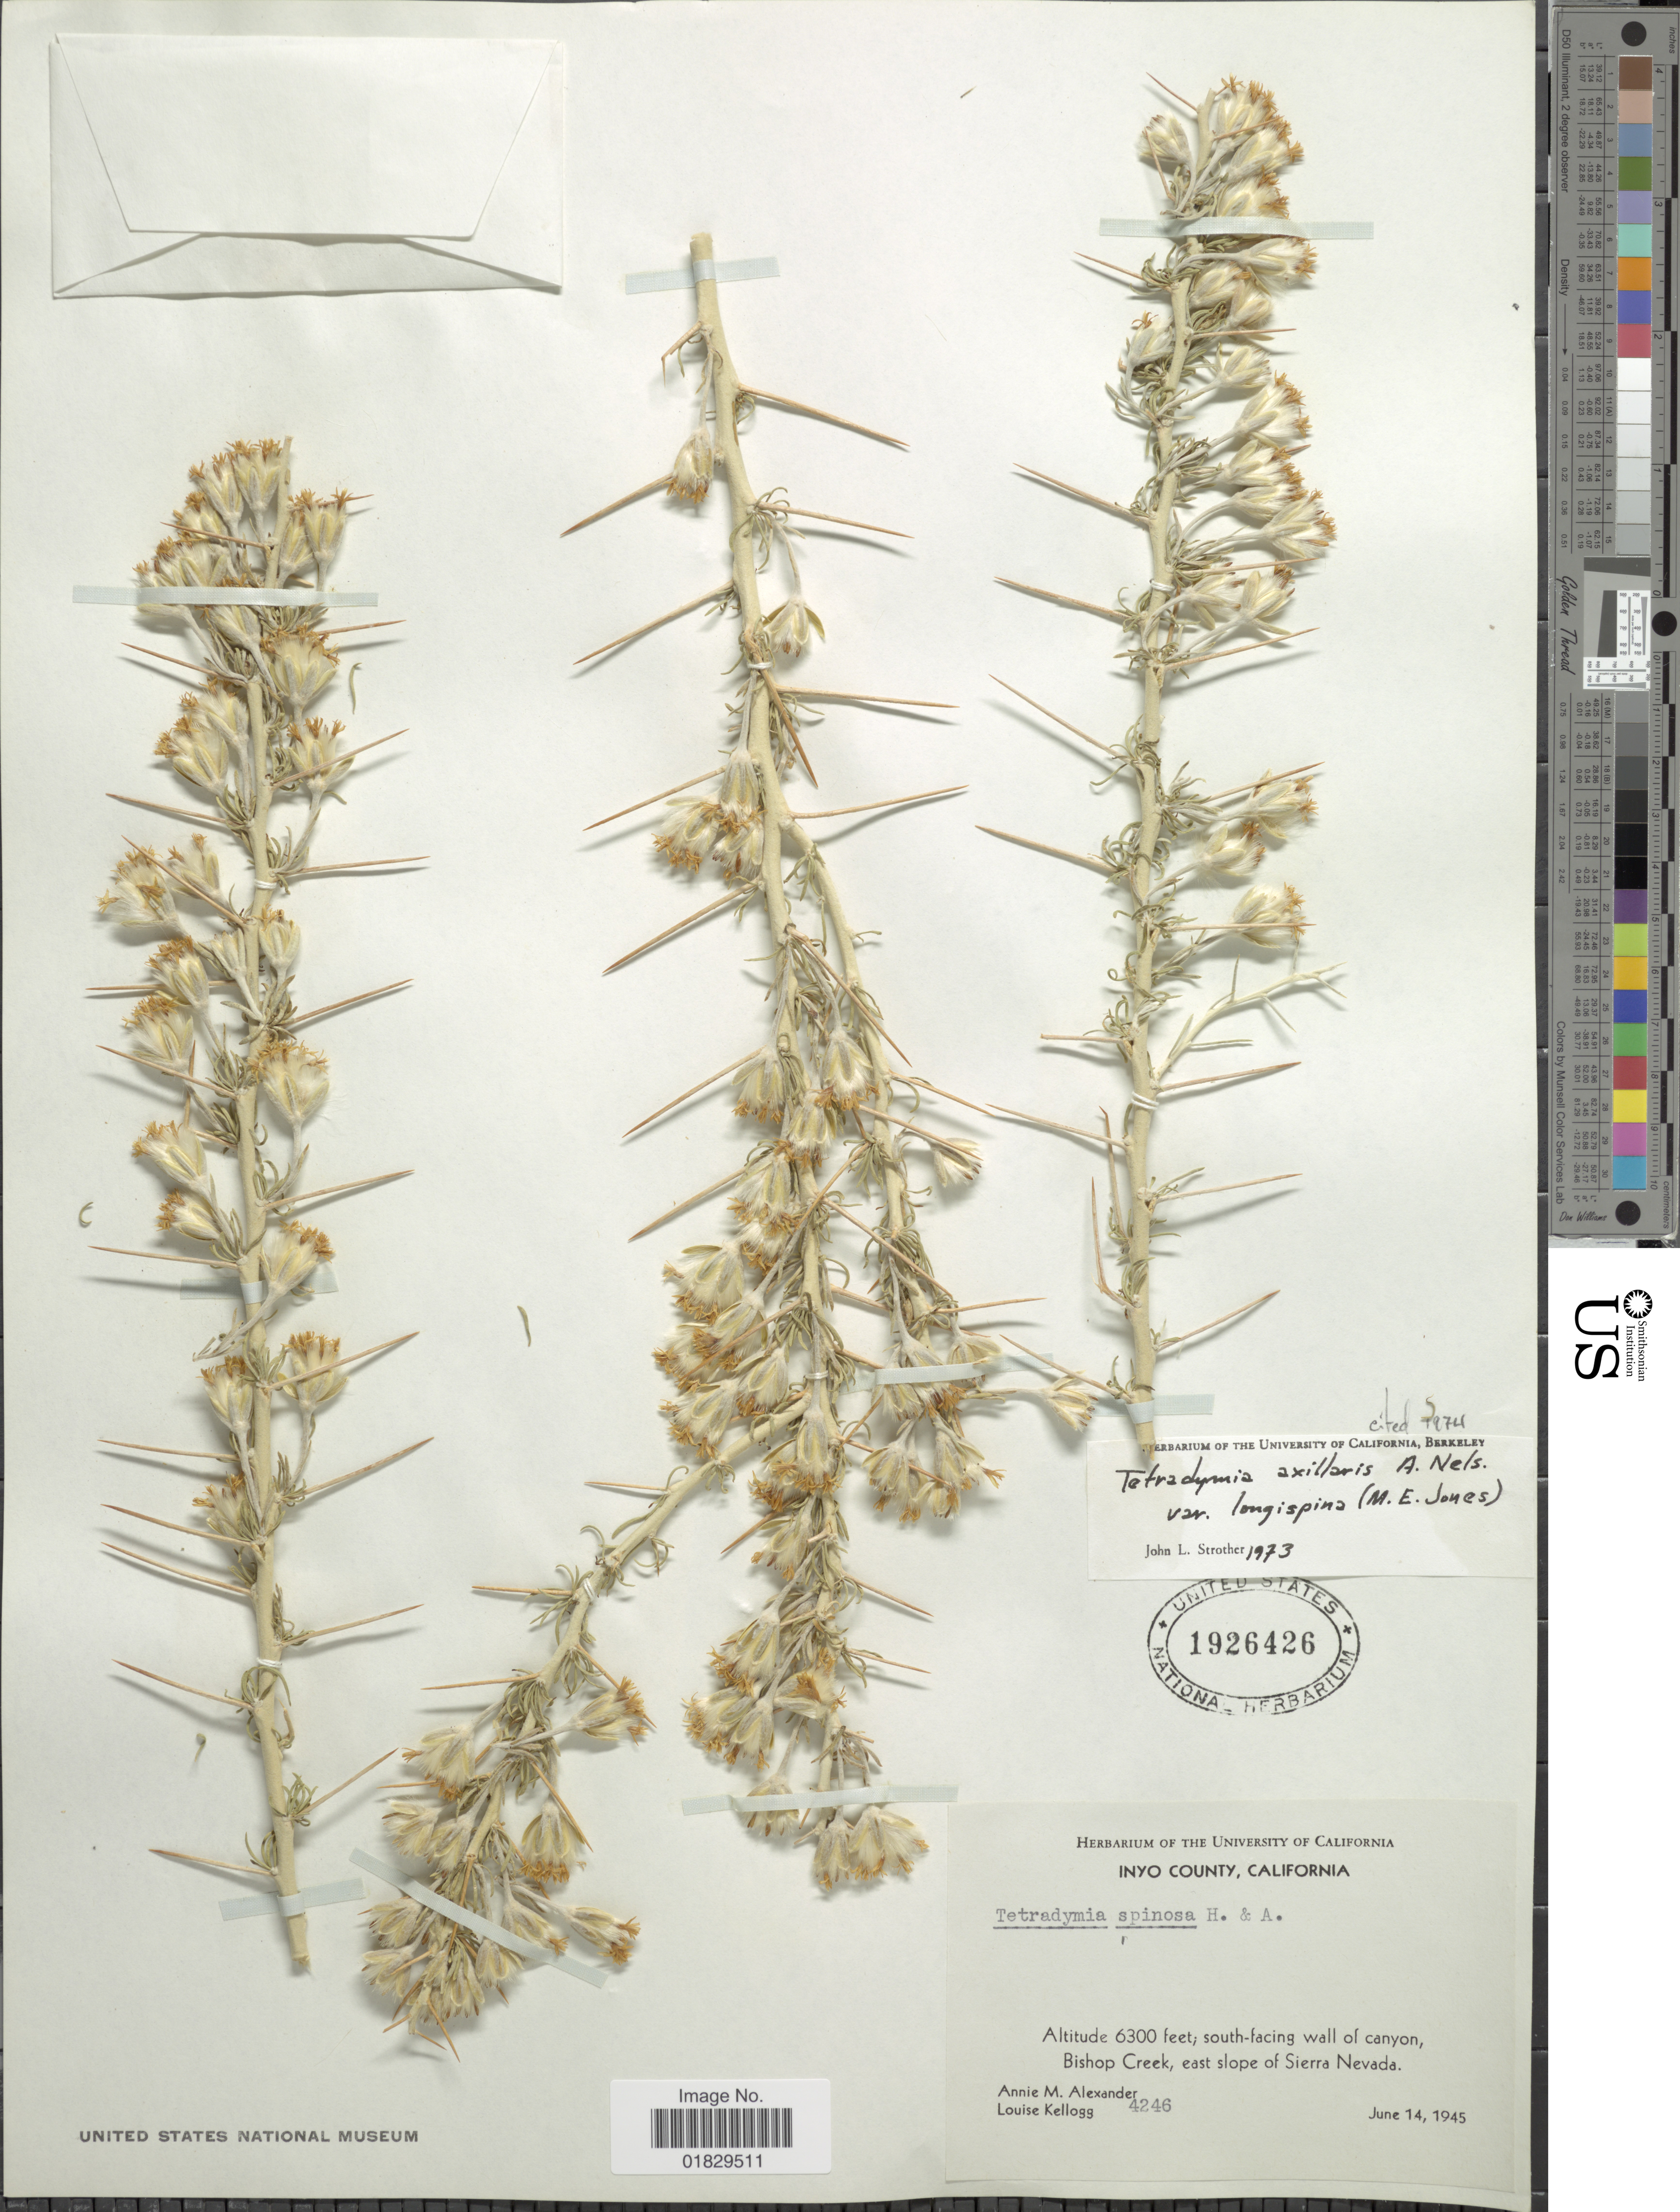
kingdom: Plantae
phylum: Tracheophyta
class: Magnoliopsida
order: Asterales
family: Asteraceae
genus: Tetradymia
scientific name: Tetradymia axillaris var. longispina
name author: (M.E. Jones) Strother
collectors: A. M. Alexander & L. Kellogg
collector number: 4246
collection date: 1945-06-14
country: United States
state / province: California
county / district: Inyo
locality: Inyo County, South-facing wall of canyon, Bishop Creek, east slope of Sierra Nevada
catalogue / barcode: US 1926426